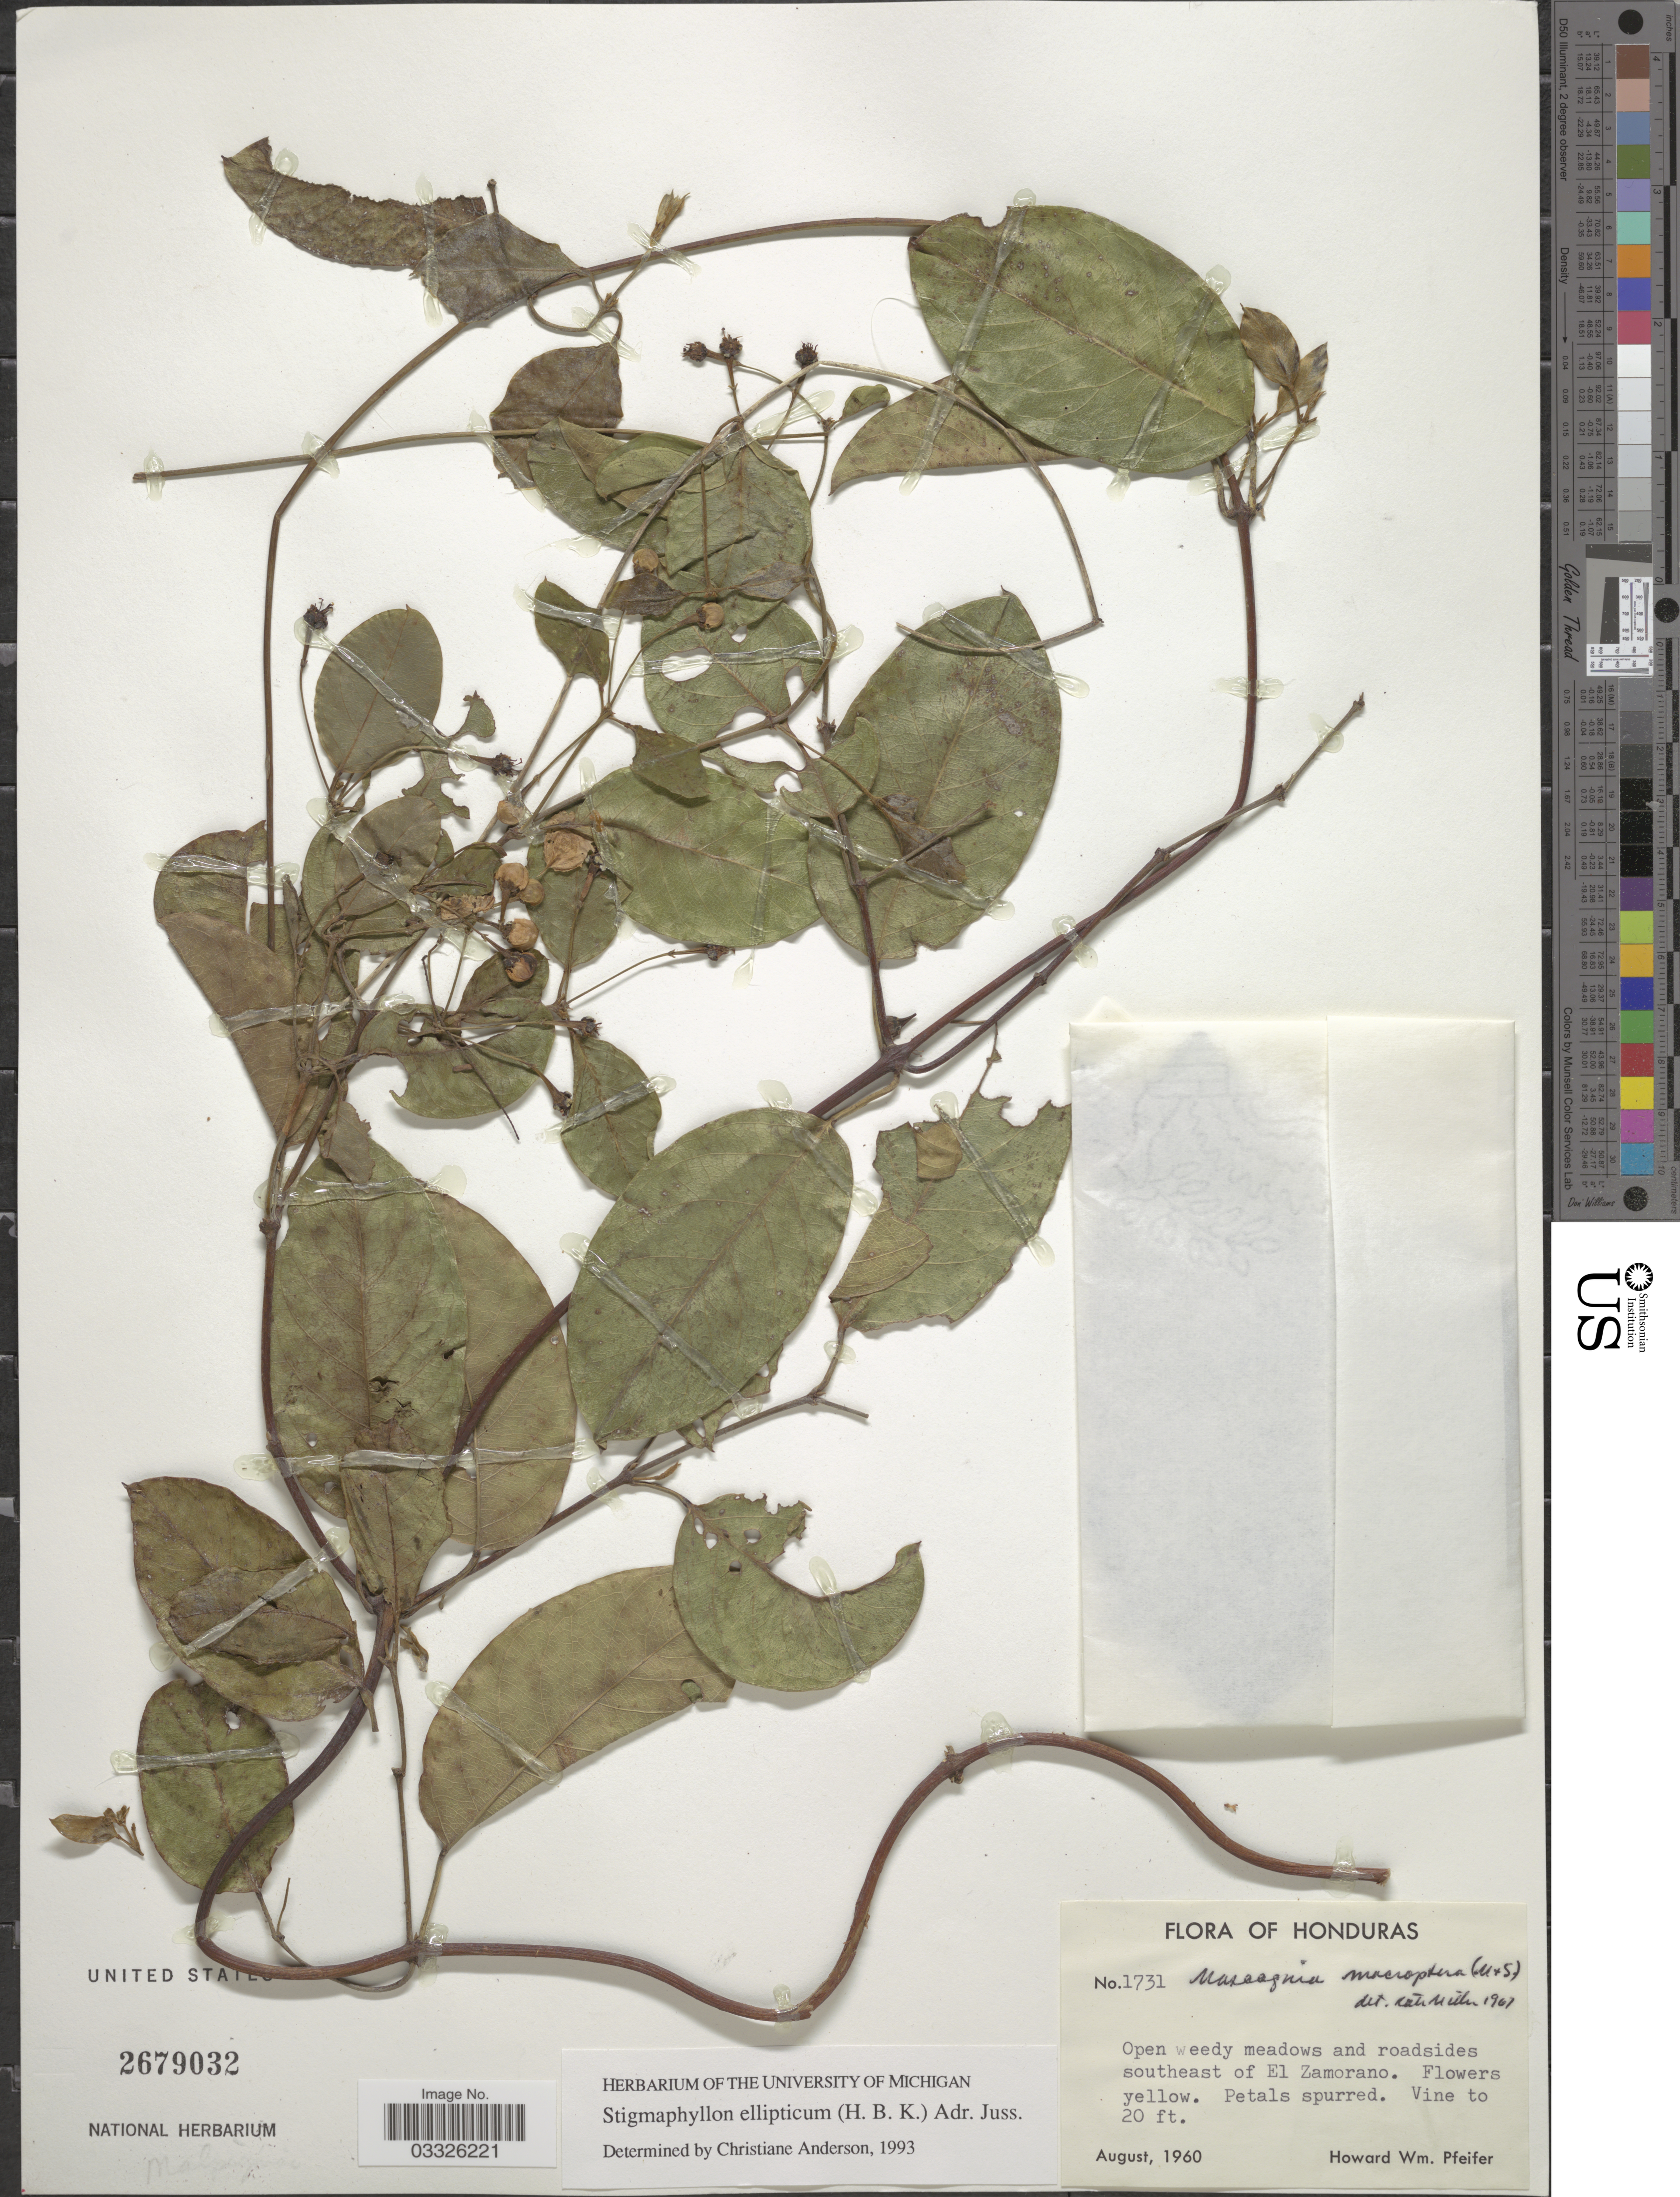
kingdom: Plantae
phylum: Tracheophyta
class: Magnoliopsida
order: Malpighiales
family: Malpighiaceae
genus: Stigmaphyllon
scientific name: Stigmaphyllon ellipticum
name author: (Kunth) A. Juss.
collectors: H. W. Pfeifer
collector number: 1731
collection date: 1960-08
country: Honduras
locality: Open weedy meadows and roadsides southeast of El Zamorano.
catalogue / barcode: US 2679032